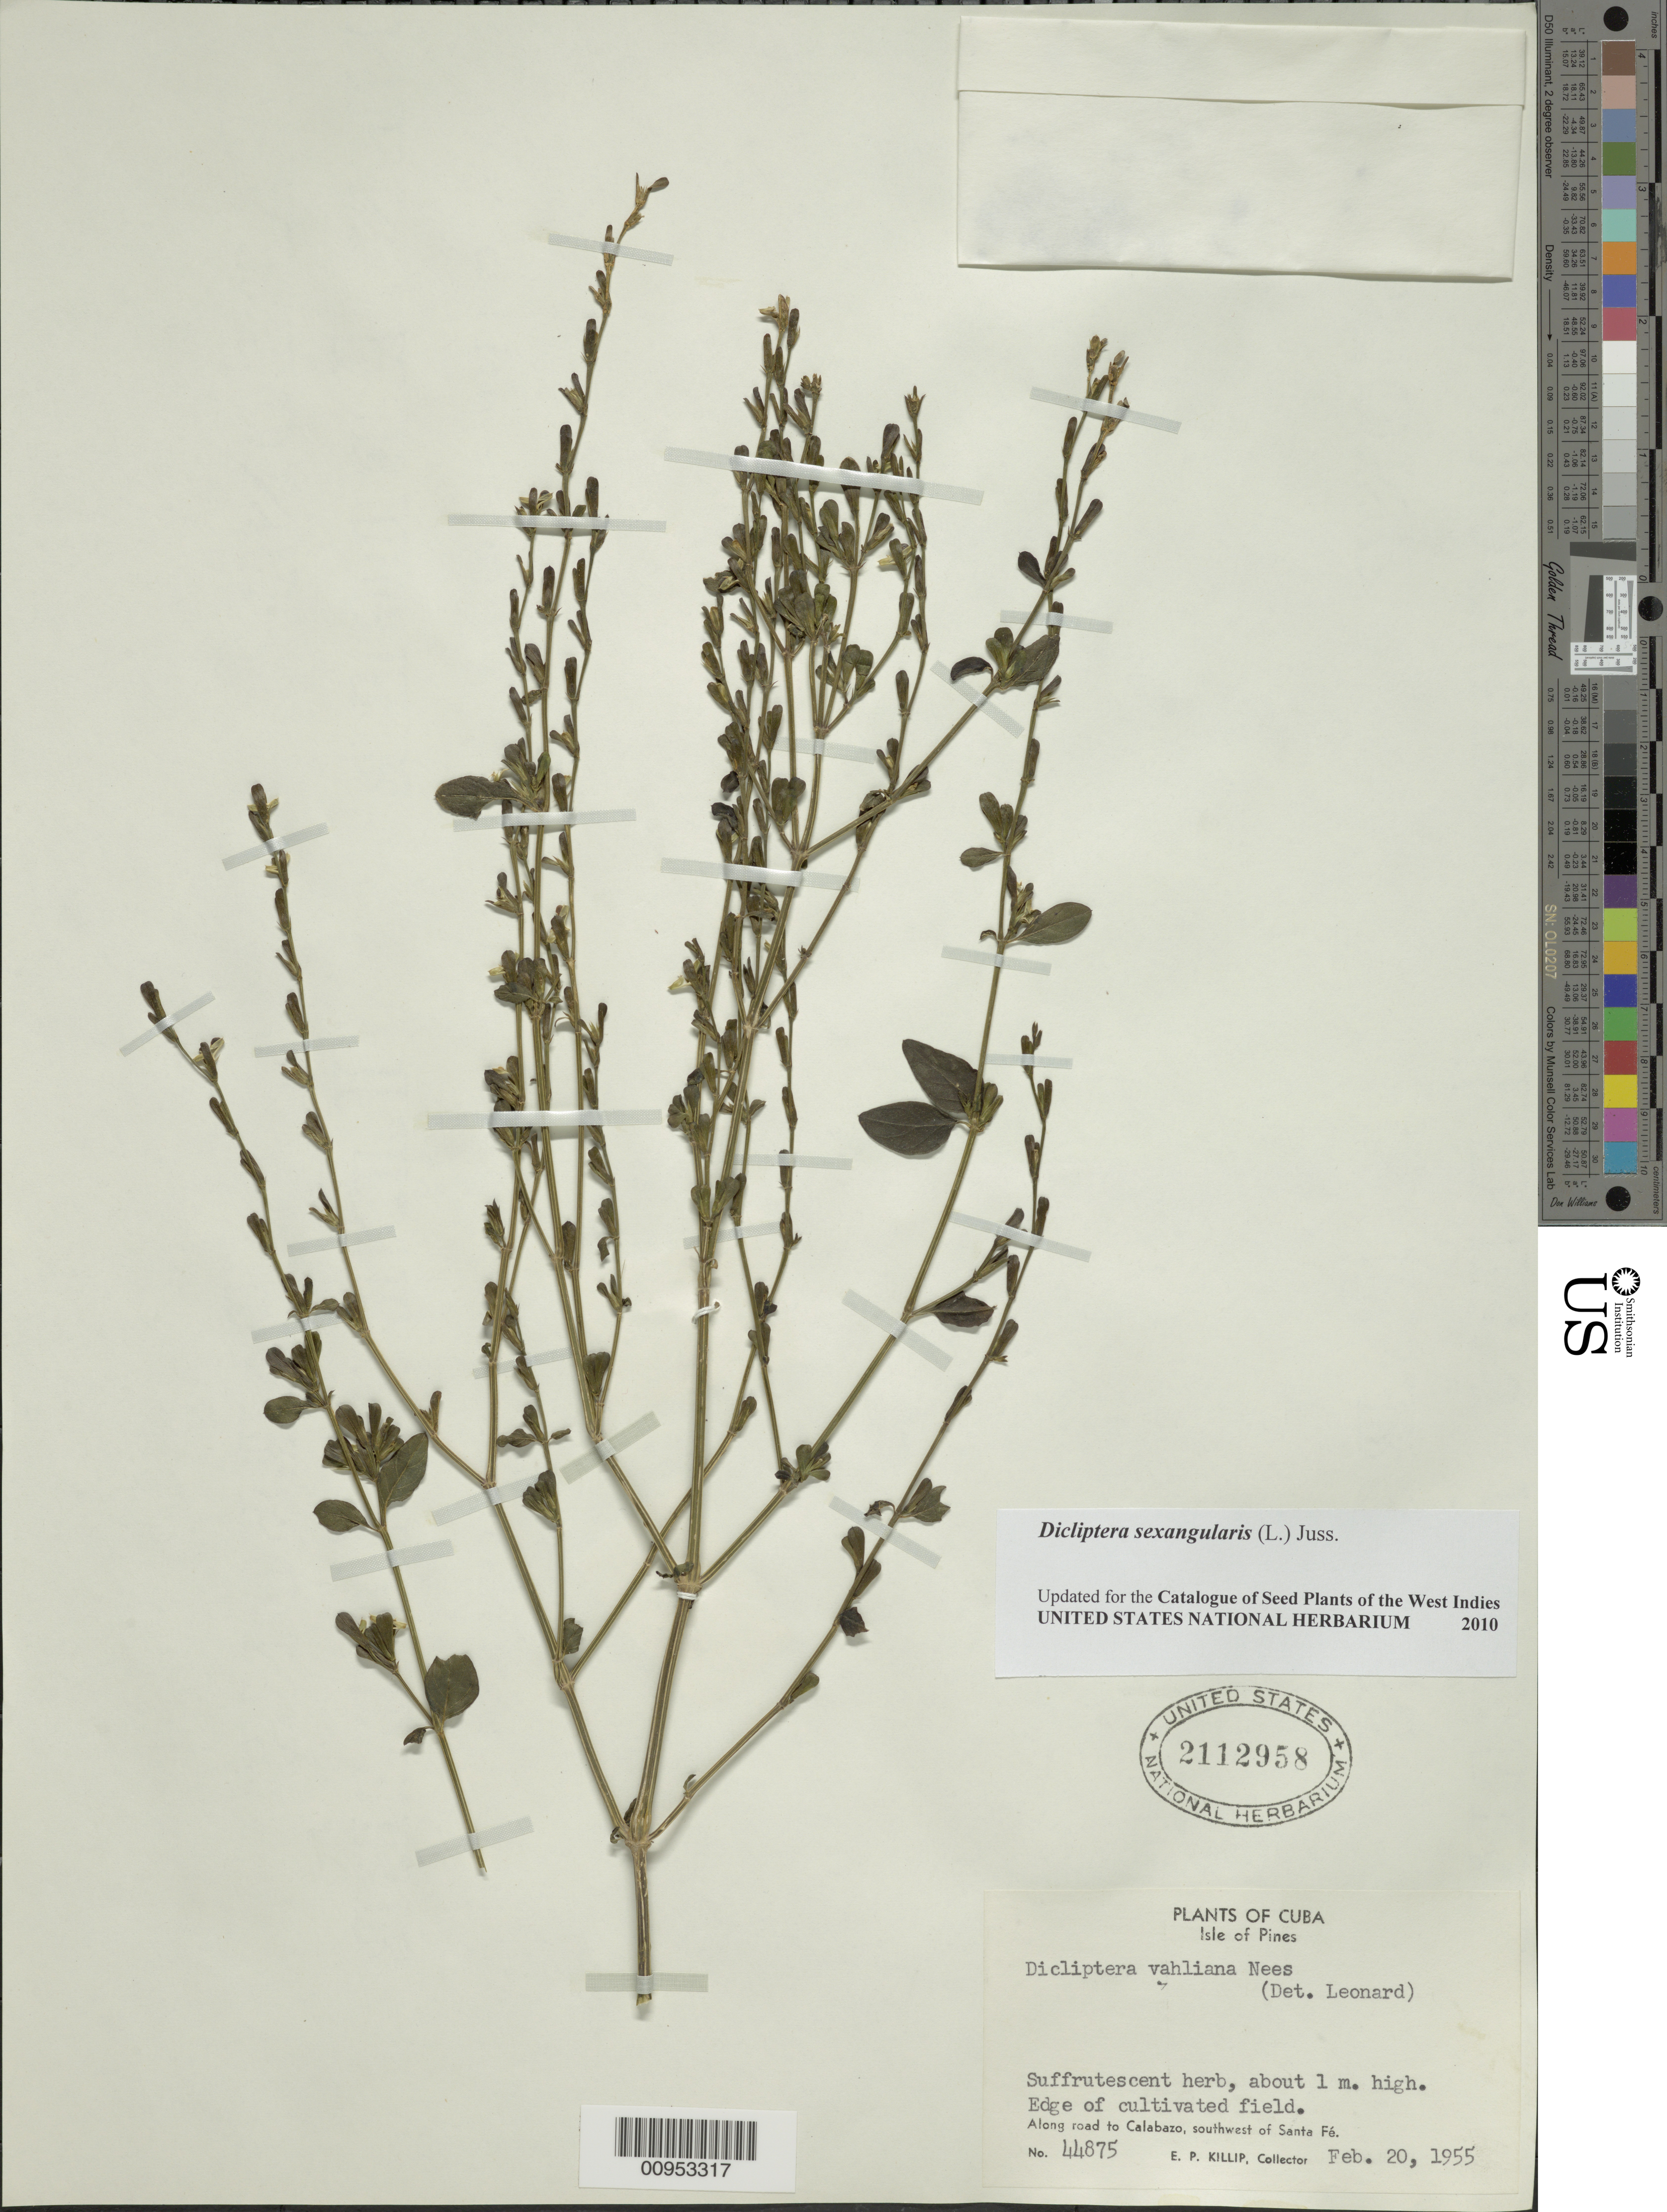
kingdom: Plantae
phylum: Tracheophyta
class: Magnoliopsida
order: Lamiales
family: Acanthaceae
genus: Dicliptera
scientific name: Dicliptera sexangularis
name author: (L.) Juss.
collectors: E. P. Killip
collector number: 44875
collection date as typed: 20 Feb 1955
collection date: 1955-02-20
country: Cuba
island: Isla de la Juventud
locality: Isle of Pines, Along road to Calabazo, southwest of Santa Fé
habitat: Edge of cultivated field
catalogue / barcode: US 2112958